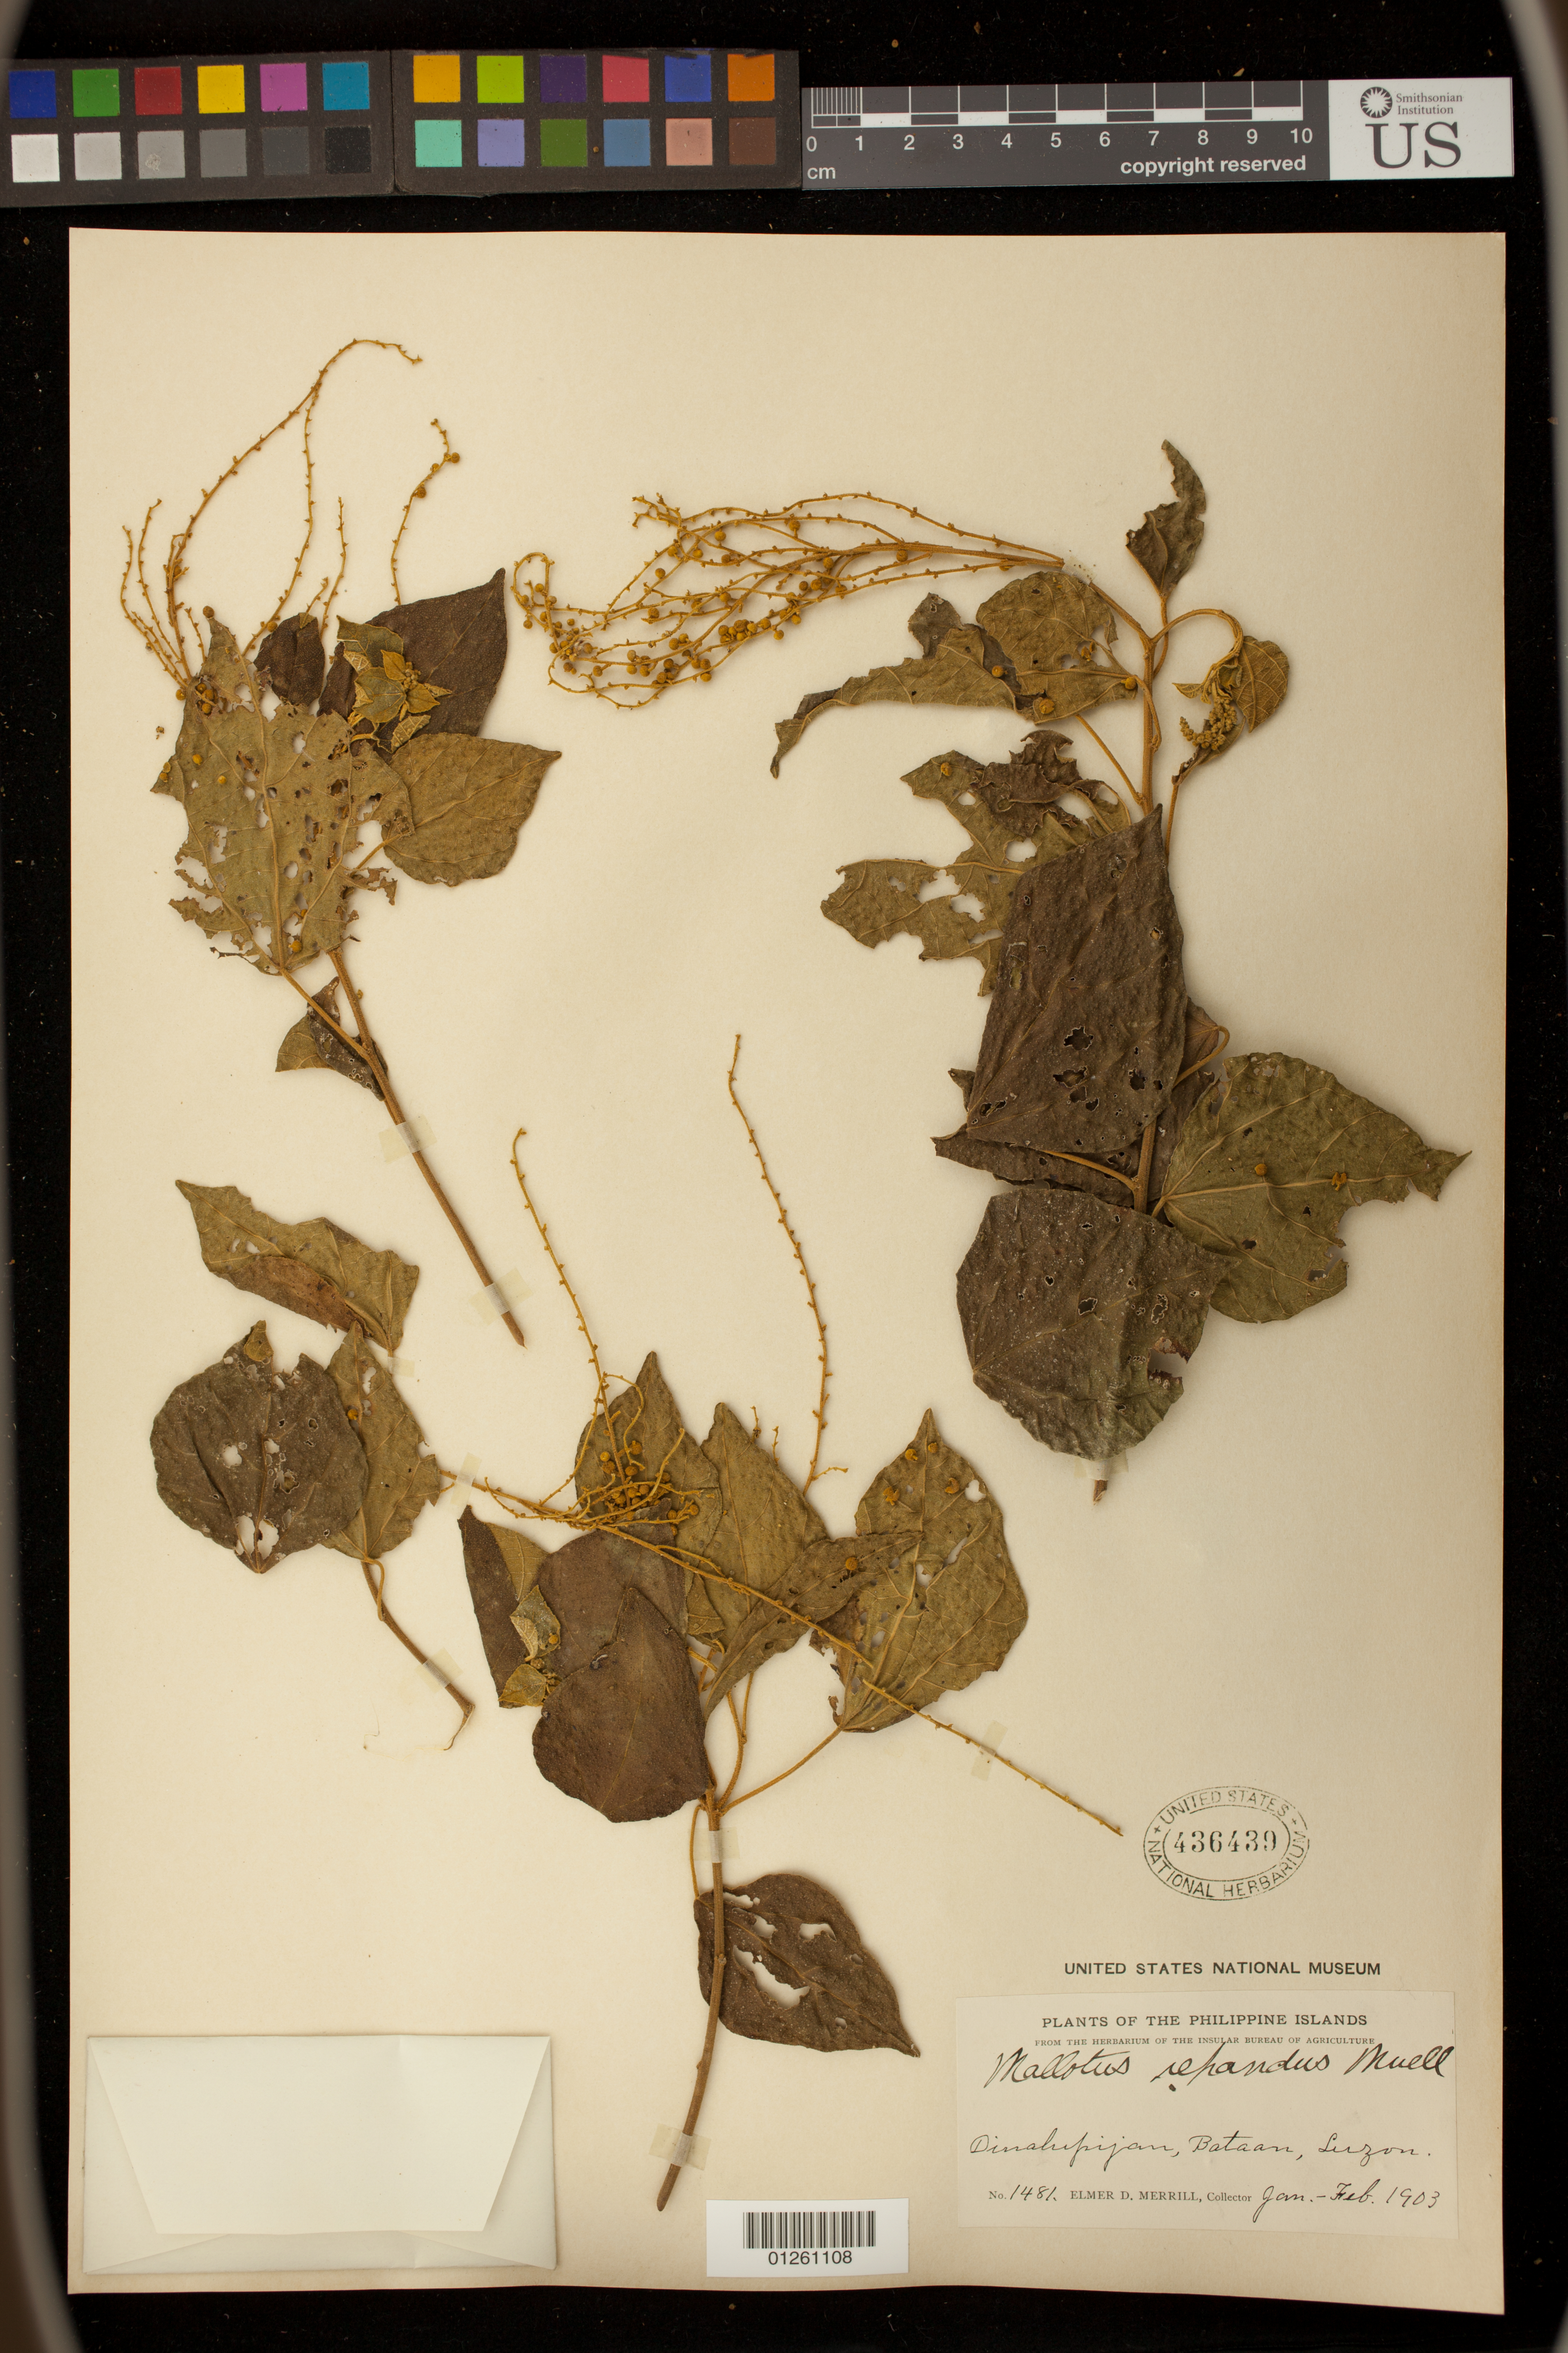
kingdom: Plantae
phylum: Tracheophyta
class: Magnoliopsida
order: Malpighiales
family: Euphorbiaceae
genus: Mallotus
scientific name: Mallotus repandus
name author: (Rottler) Müll. Arg.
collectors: E. D. Merrill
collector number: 1481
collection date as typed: Jan 1903 to -- Feb 1903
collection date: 1903-01/1903-02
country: Philippines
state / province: Central Luzon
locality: Dinalupijan, Bataan, Luzon.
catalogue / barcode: US 436439